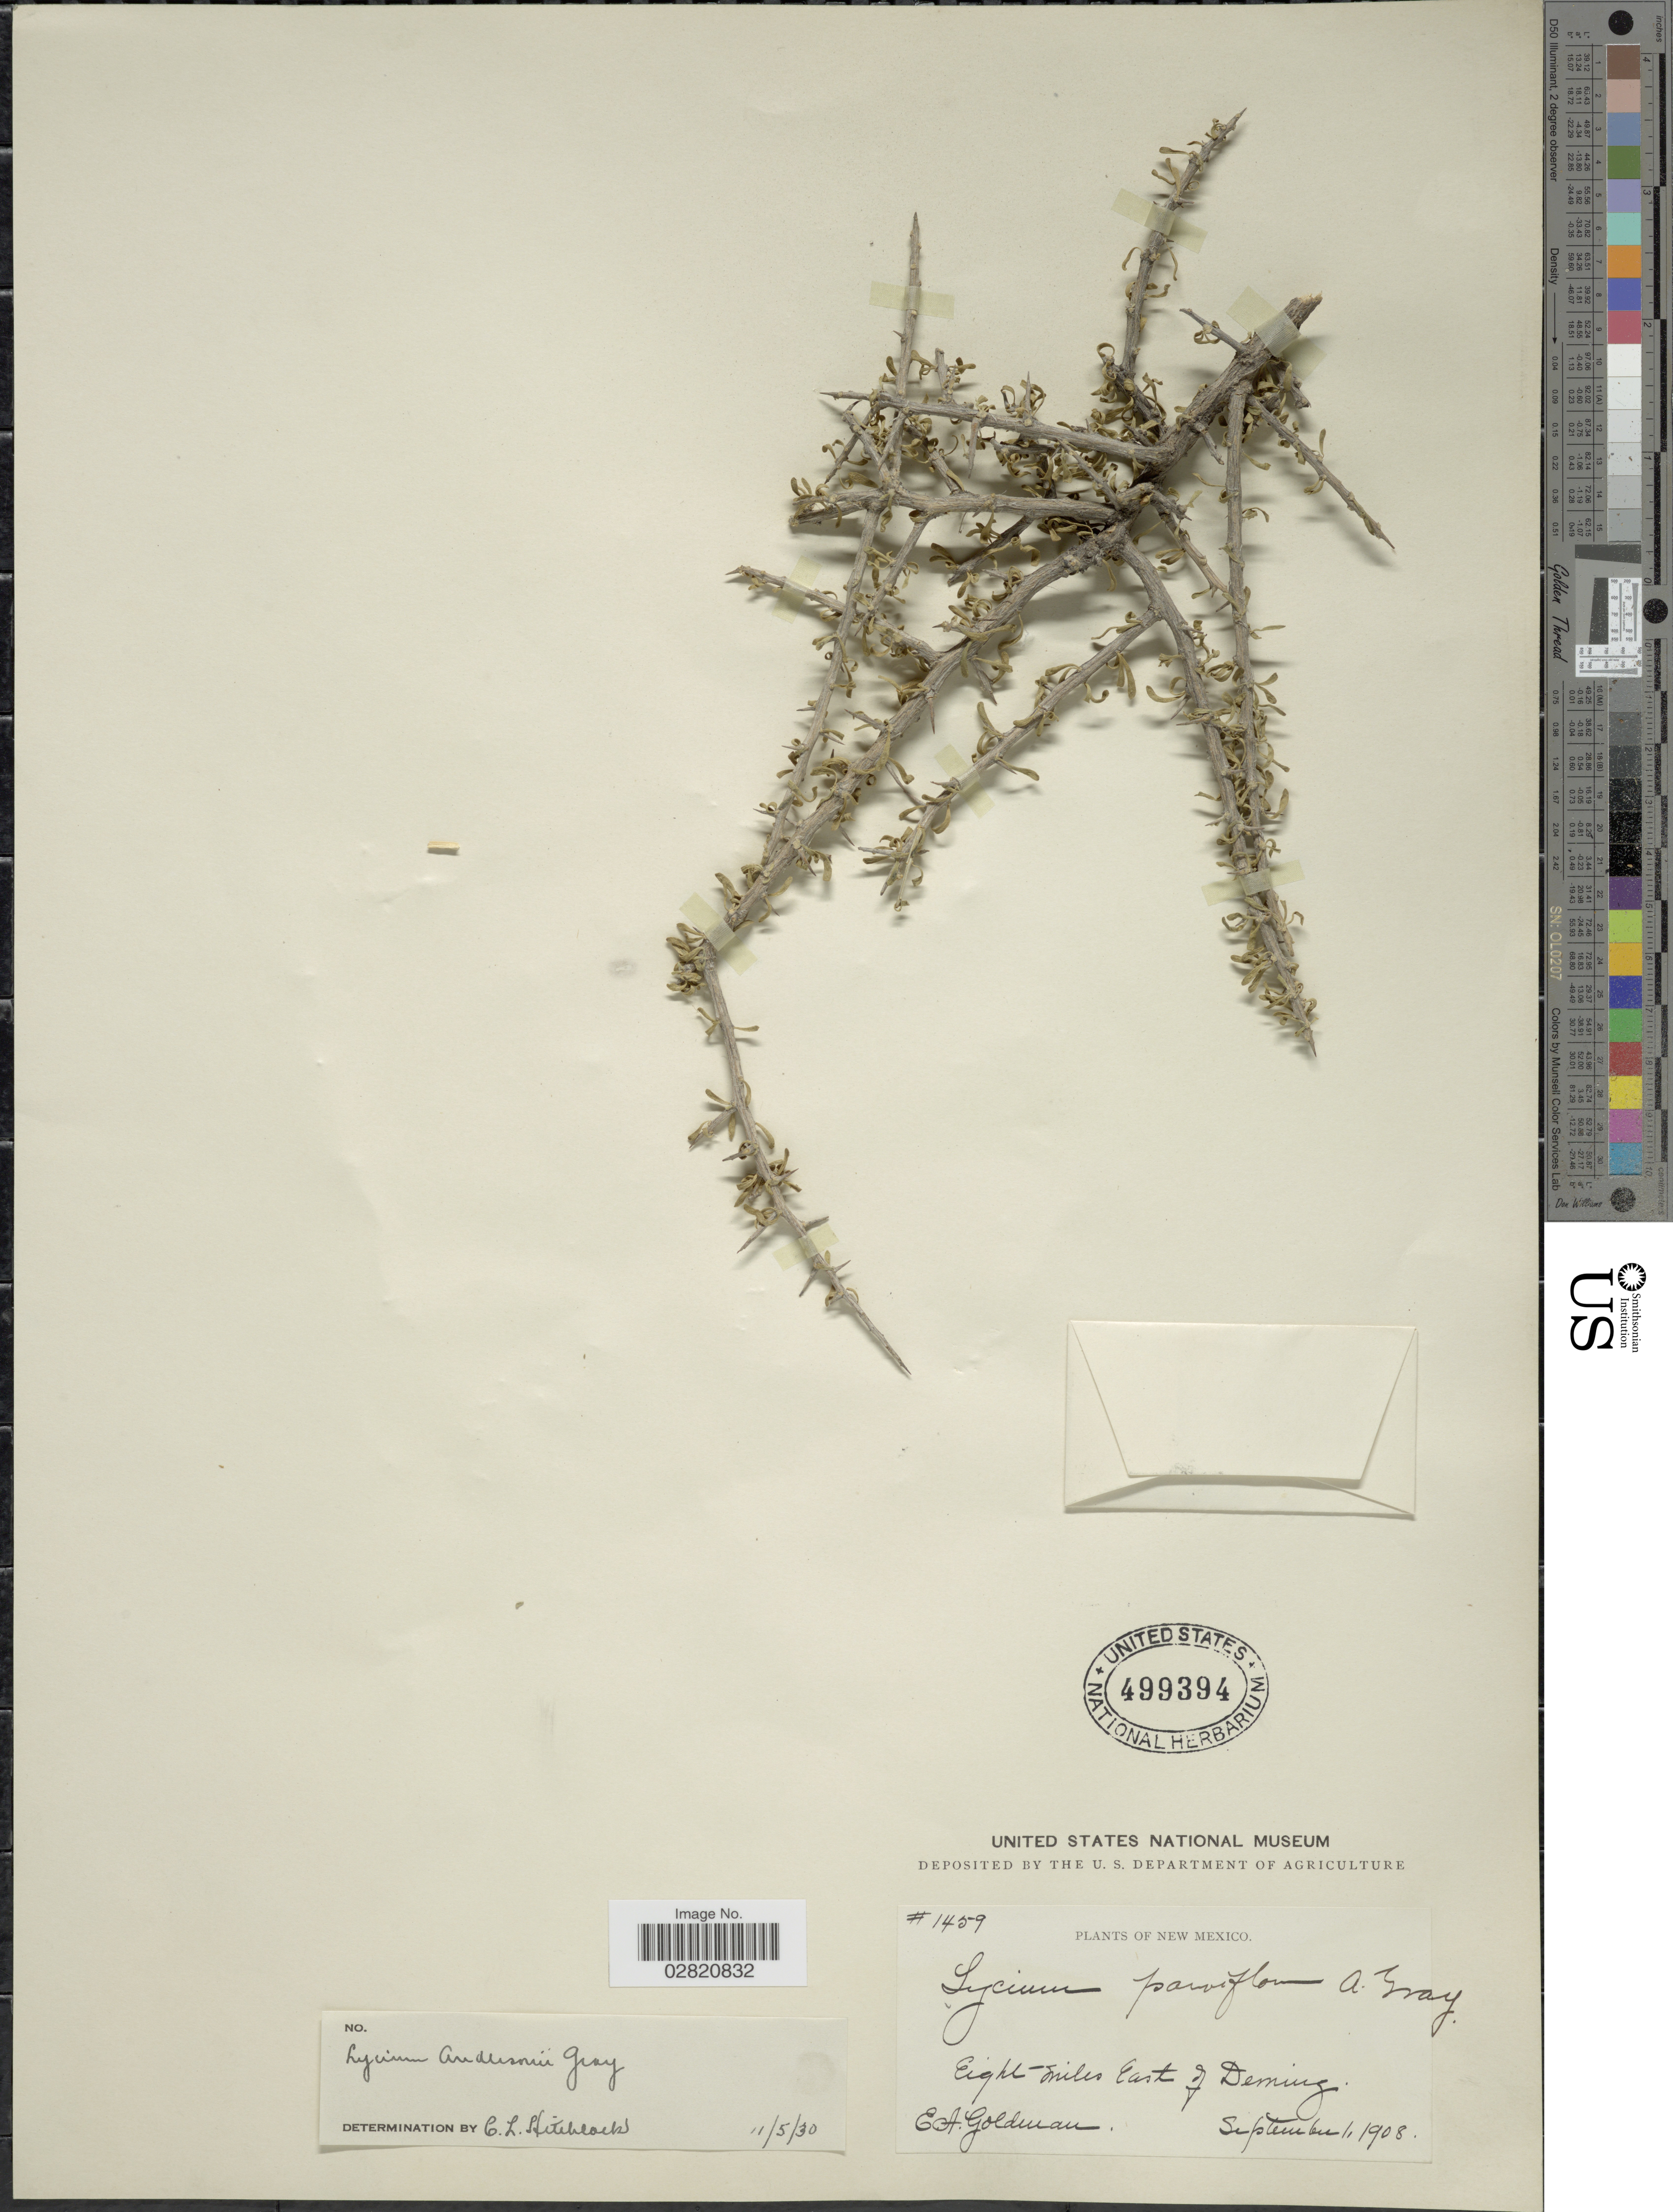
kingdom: Plantae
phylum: Tracheophyta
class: Magnoliopsida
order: Solanales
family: Solanaceae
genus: Lycium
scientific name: Lycium andersonii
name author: A. Gray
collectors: E. A. Goldman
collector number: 1459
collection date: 1908-09-01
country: United States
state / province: New Mexico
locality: Eight-miles East of Deming.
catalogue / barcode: US 499394